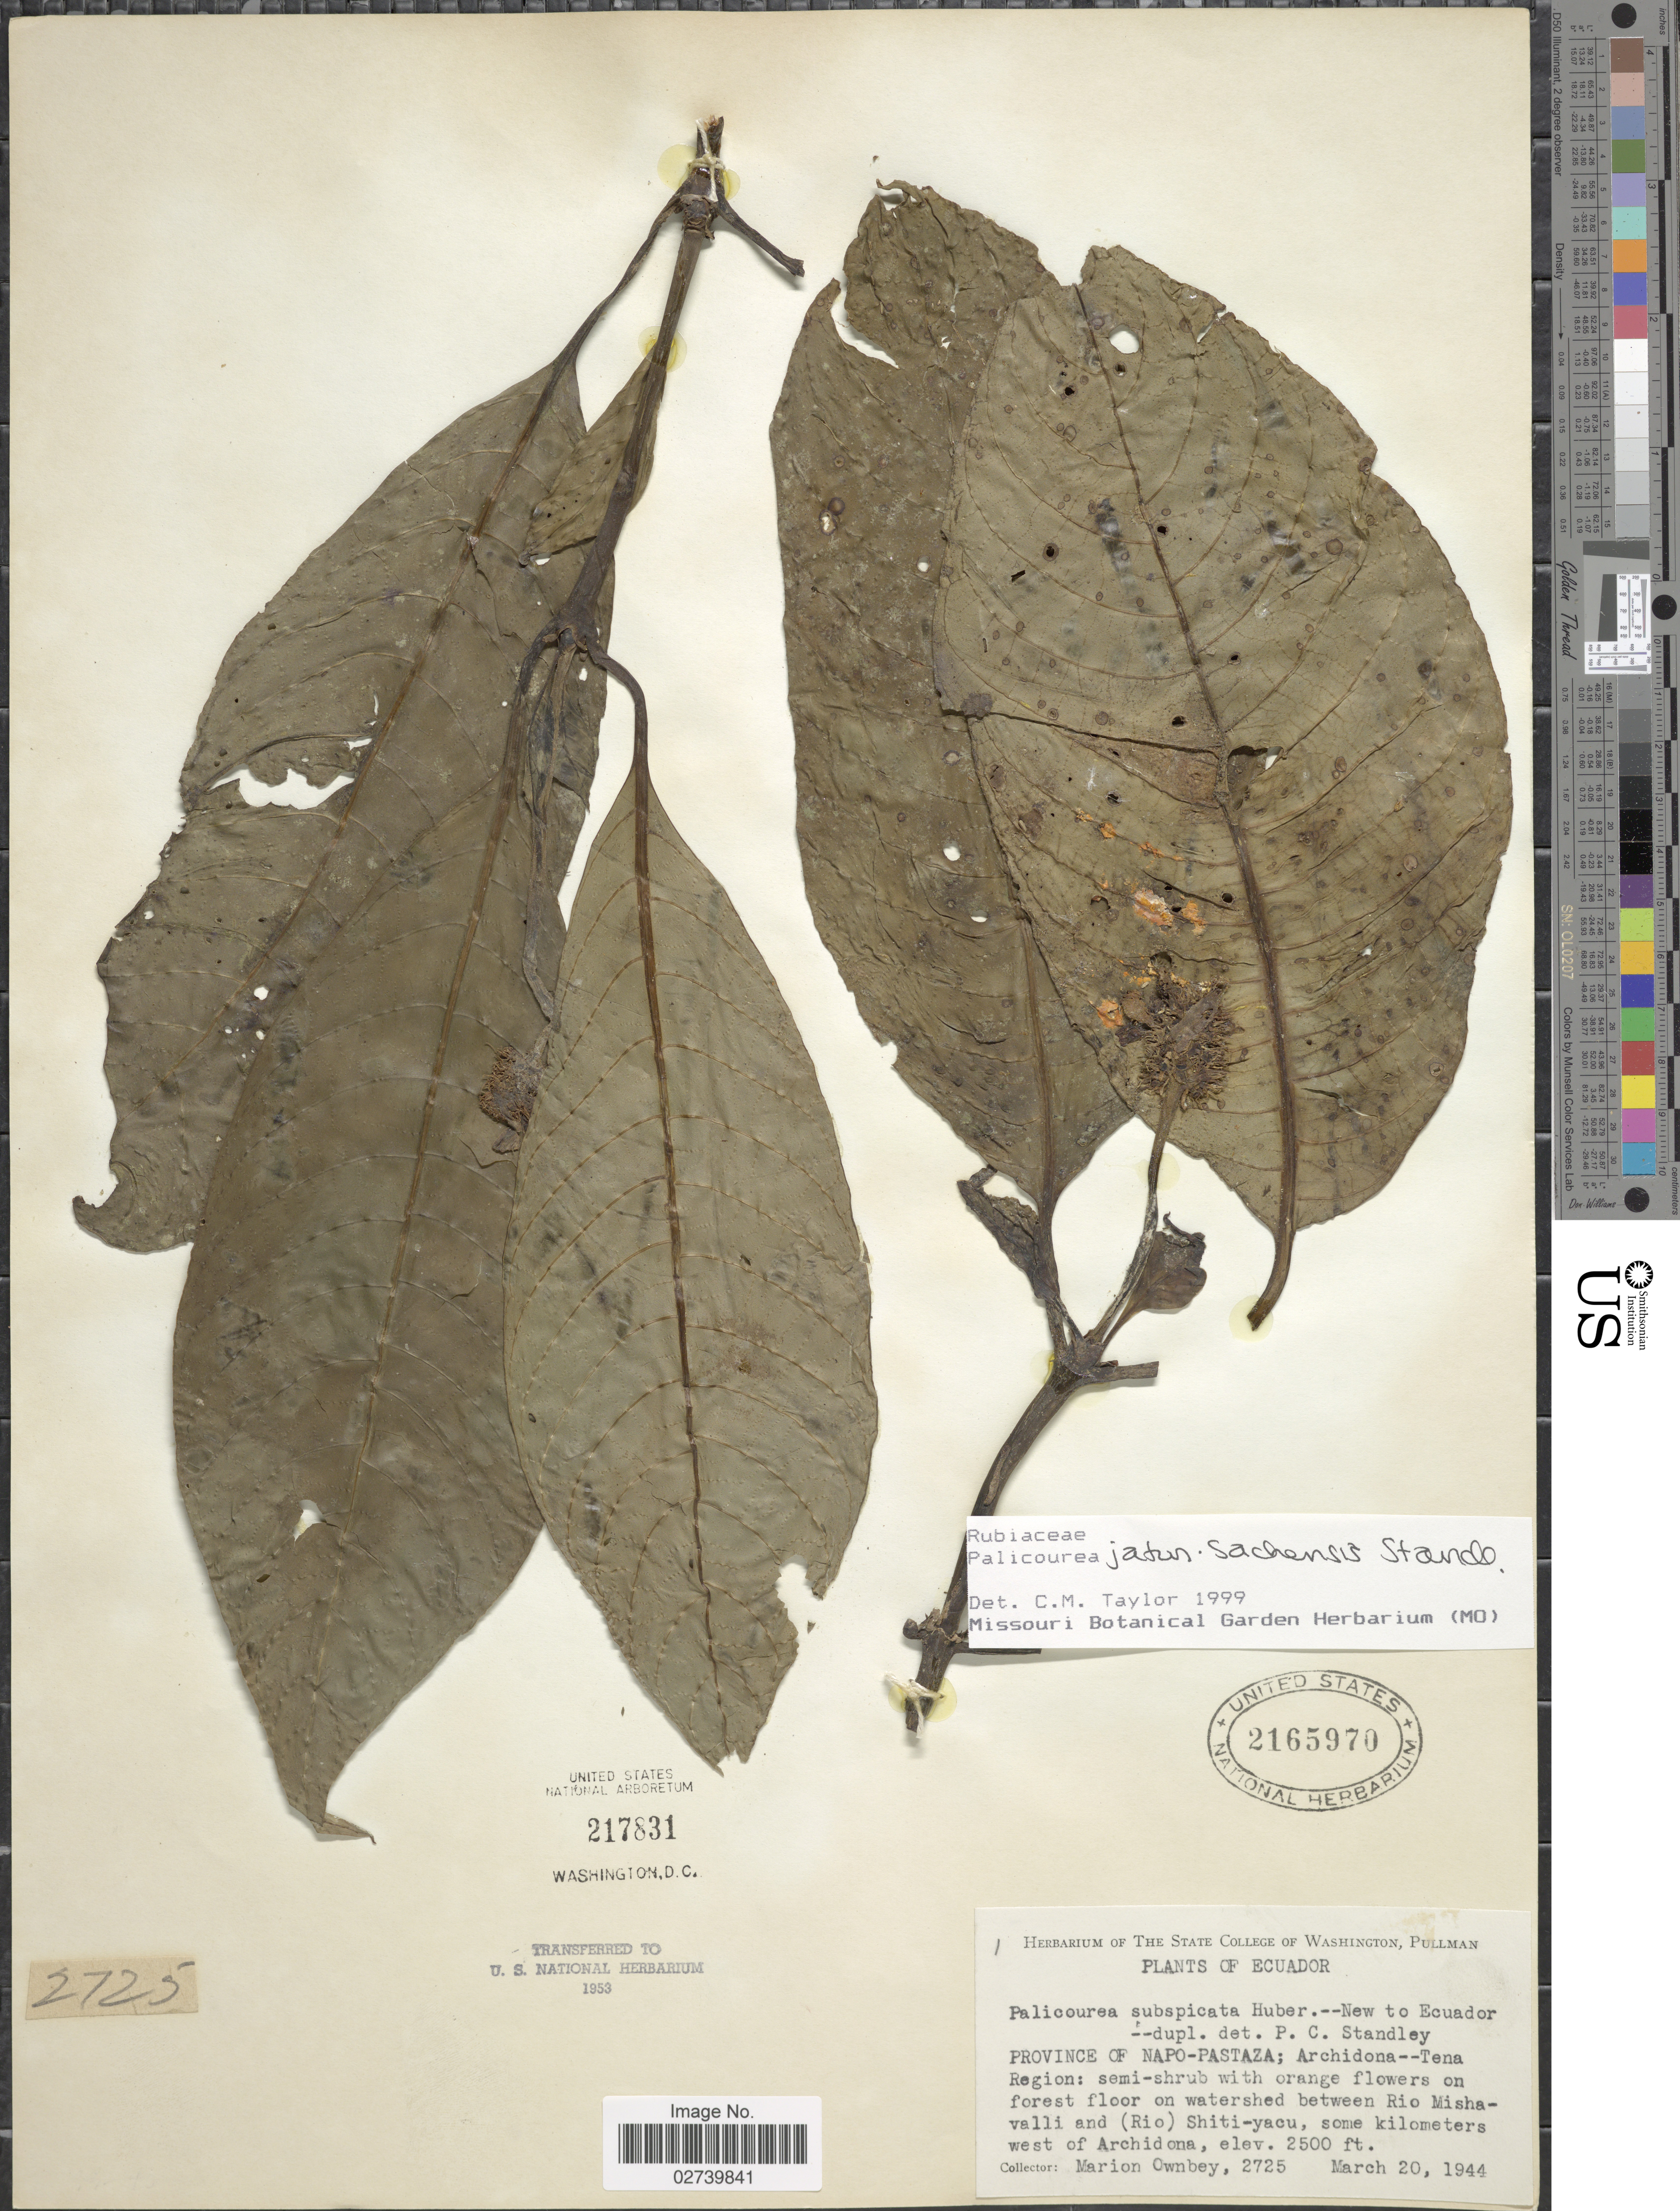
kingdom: Plantae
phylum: Tracheophyta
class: Magnoliopsida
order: Gentianales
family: Rubiaceae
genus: Palicourea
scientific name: Palicourea jatun-sachensis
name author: C.M. Taylor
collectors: F. M. Ownbey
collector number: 2725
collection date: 1944-03-20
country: Ecuador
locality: Province Napo-Pastaza; Archidona--Tena Region: between Rio Mishavalli and (Rio) Shiti-yacu, some kilometers west of Archidona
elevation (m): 762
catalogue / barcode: US 2165970